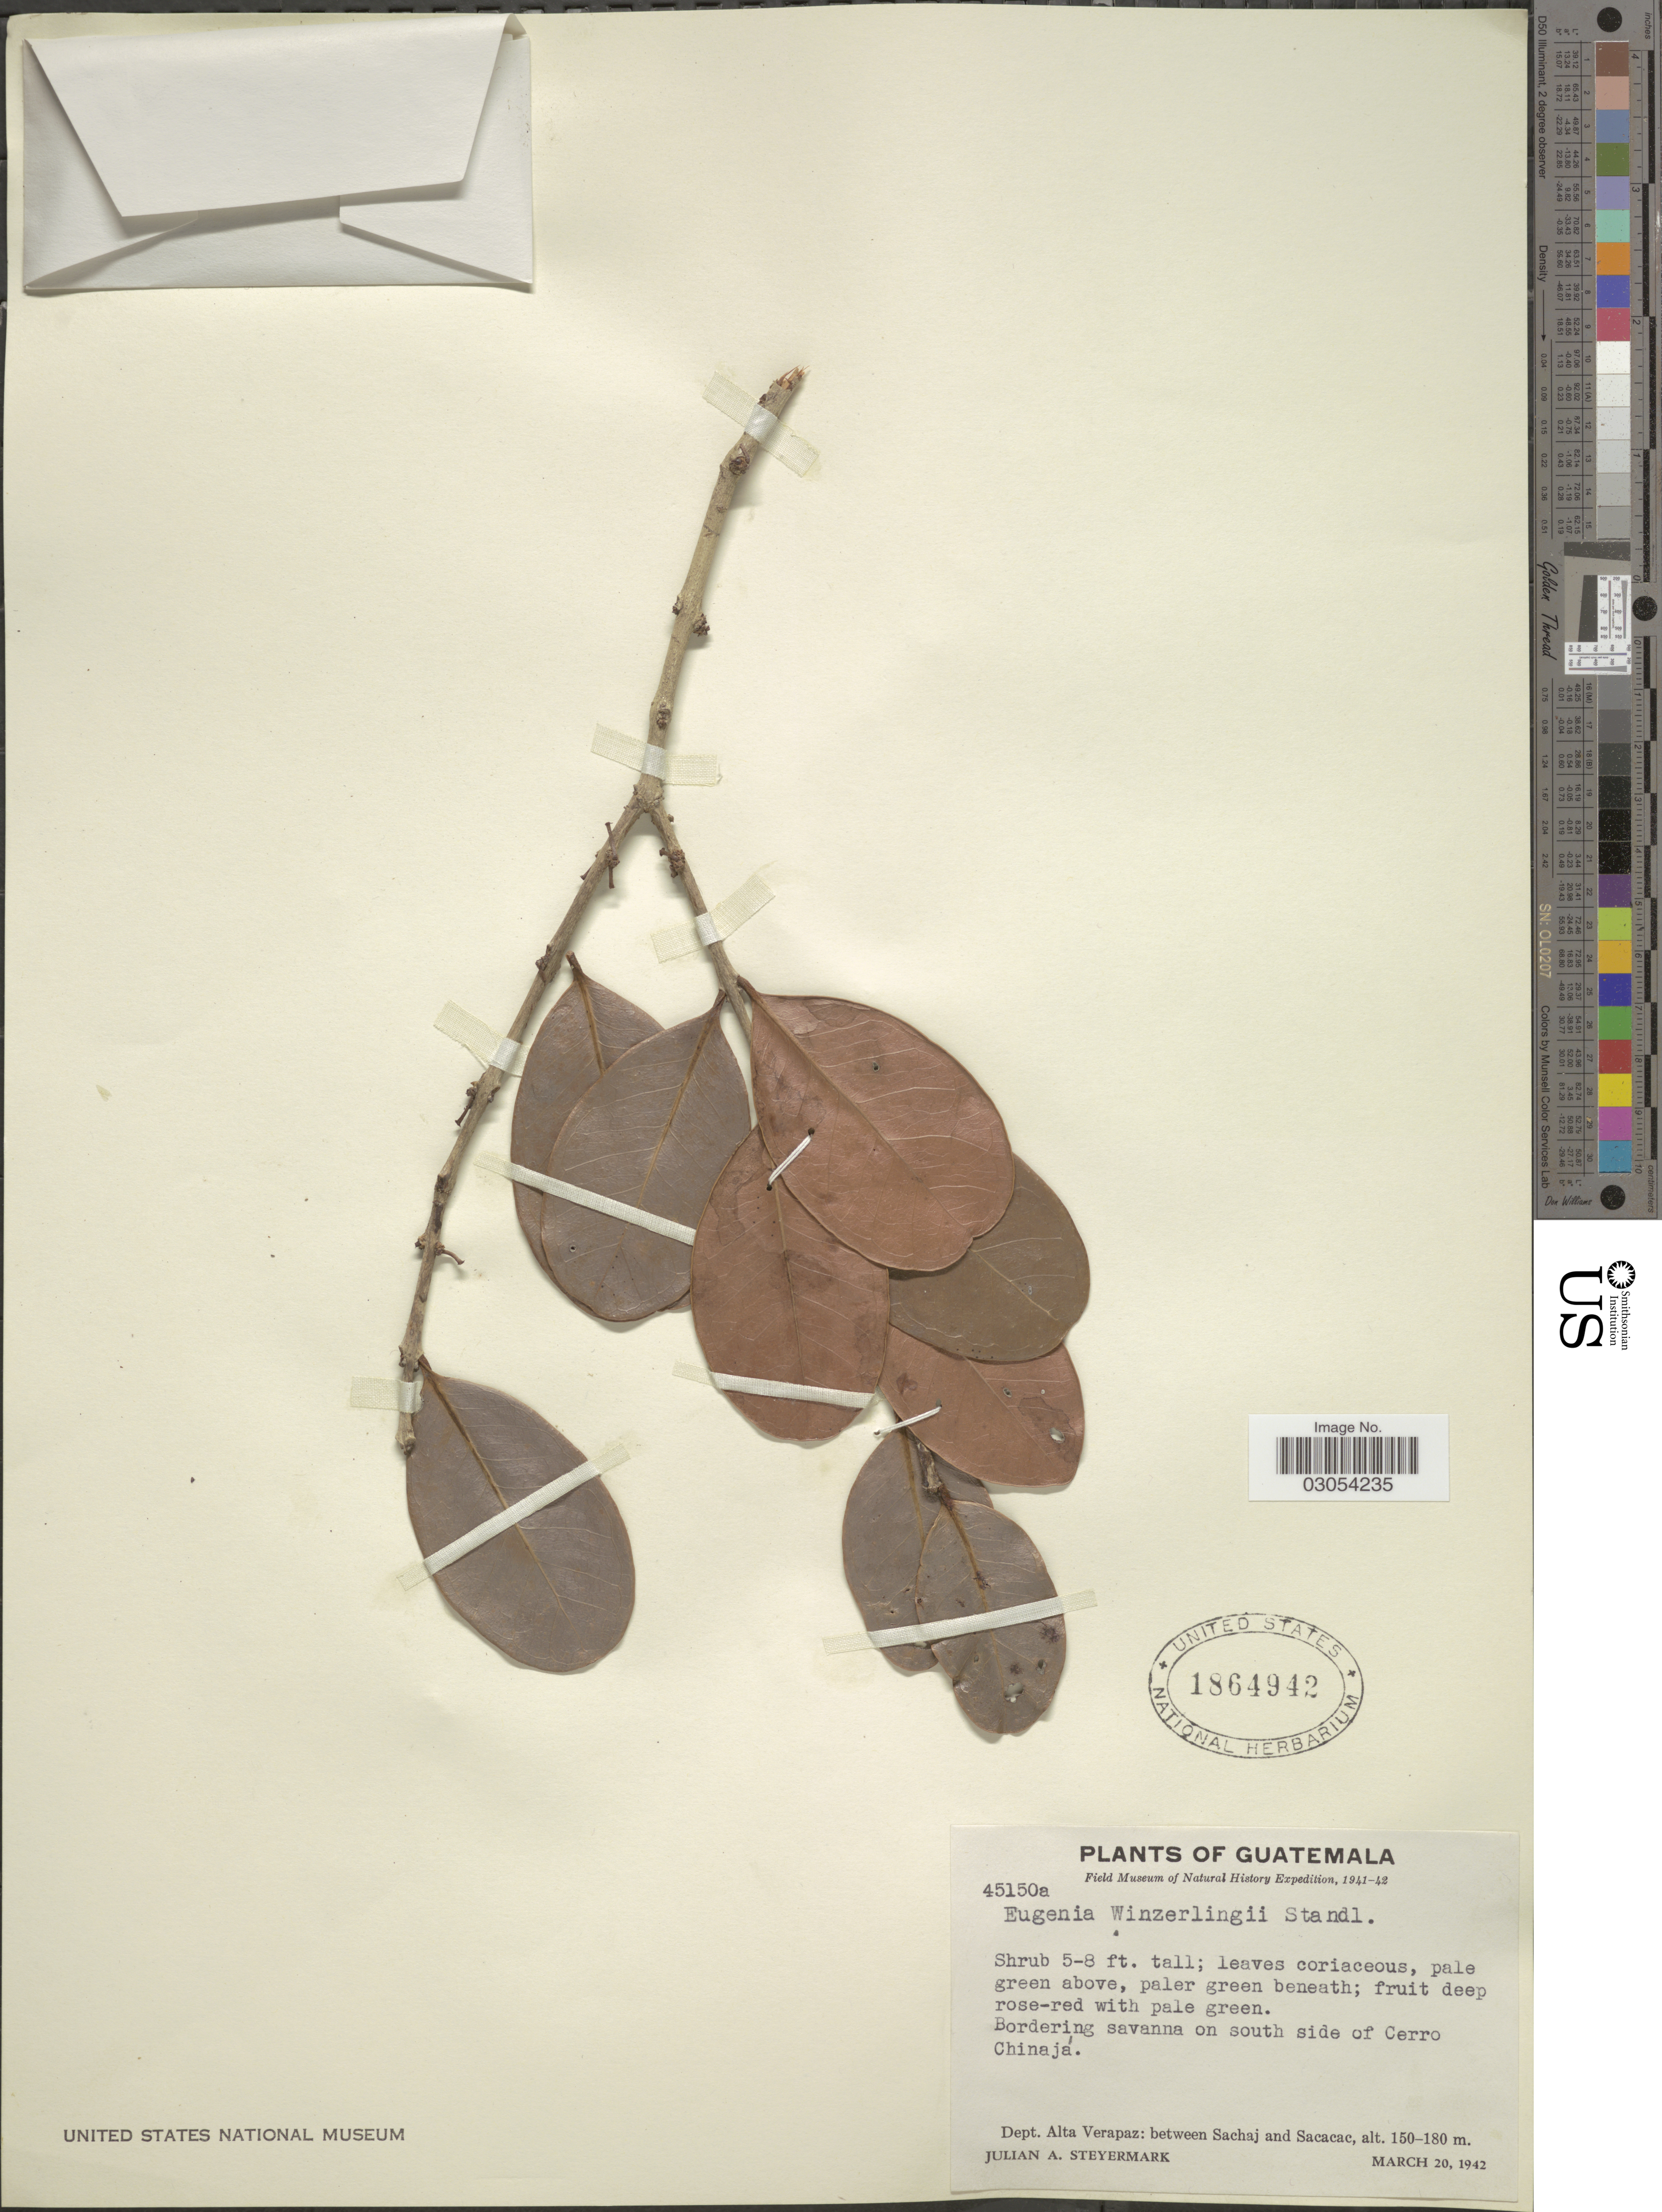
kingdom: Plantae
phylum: Tracheophyta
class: Magnoliopsida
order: Myrtales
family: Myrtaceae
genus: Eugenia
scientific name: Eugenia winzerlingii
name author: Standl.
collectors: J. Steyermark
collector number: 45150a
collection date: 1942-03-20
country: Guatemala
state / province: Alta Verapaz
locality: Bordering savanna on south side of Cerro Chinajá. Dept. Alta Verapaz: between Sachaj and Sacacac.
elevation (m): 150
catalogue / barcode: US 1864942